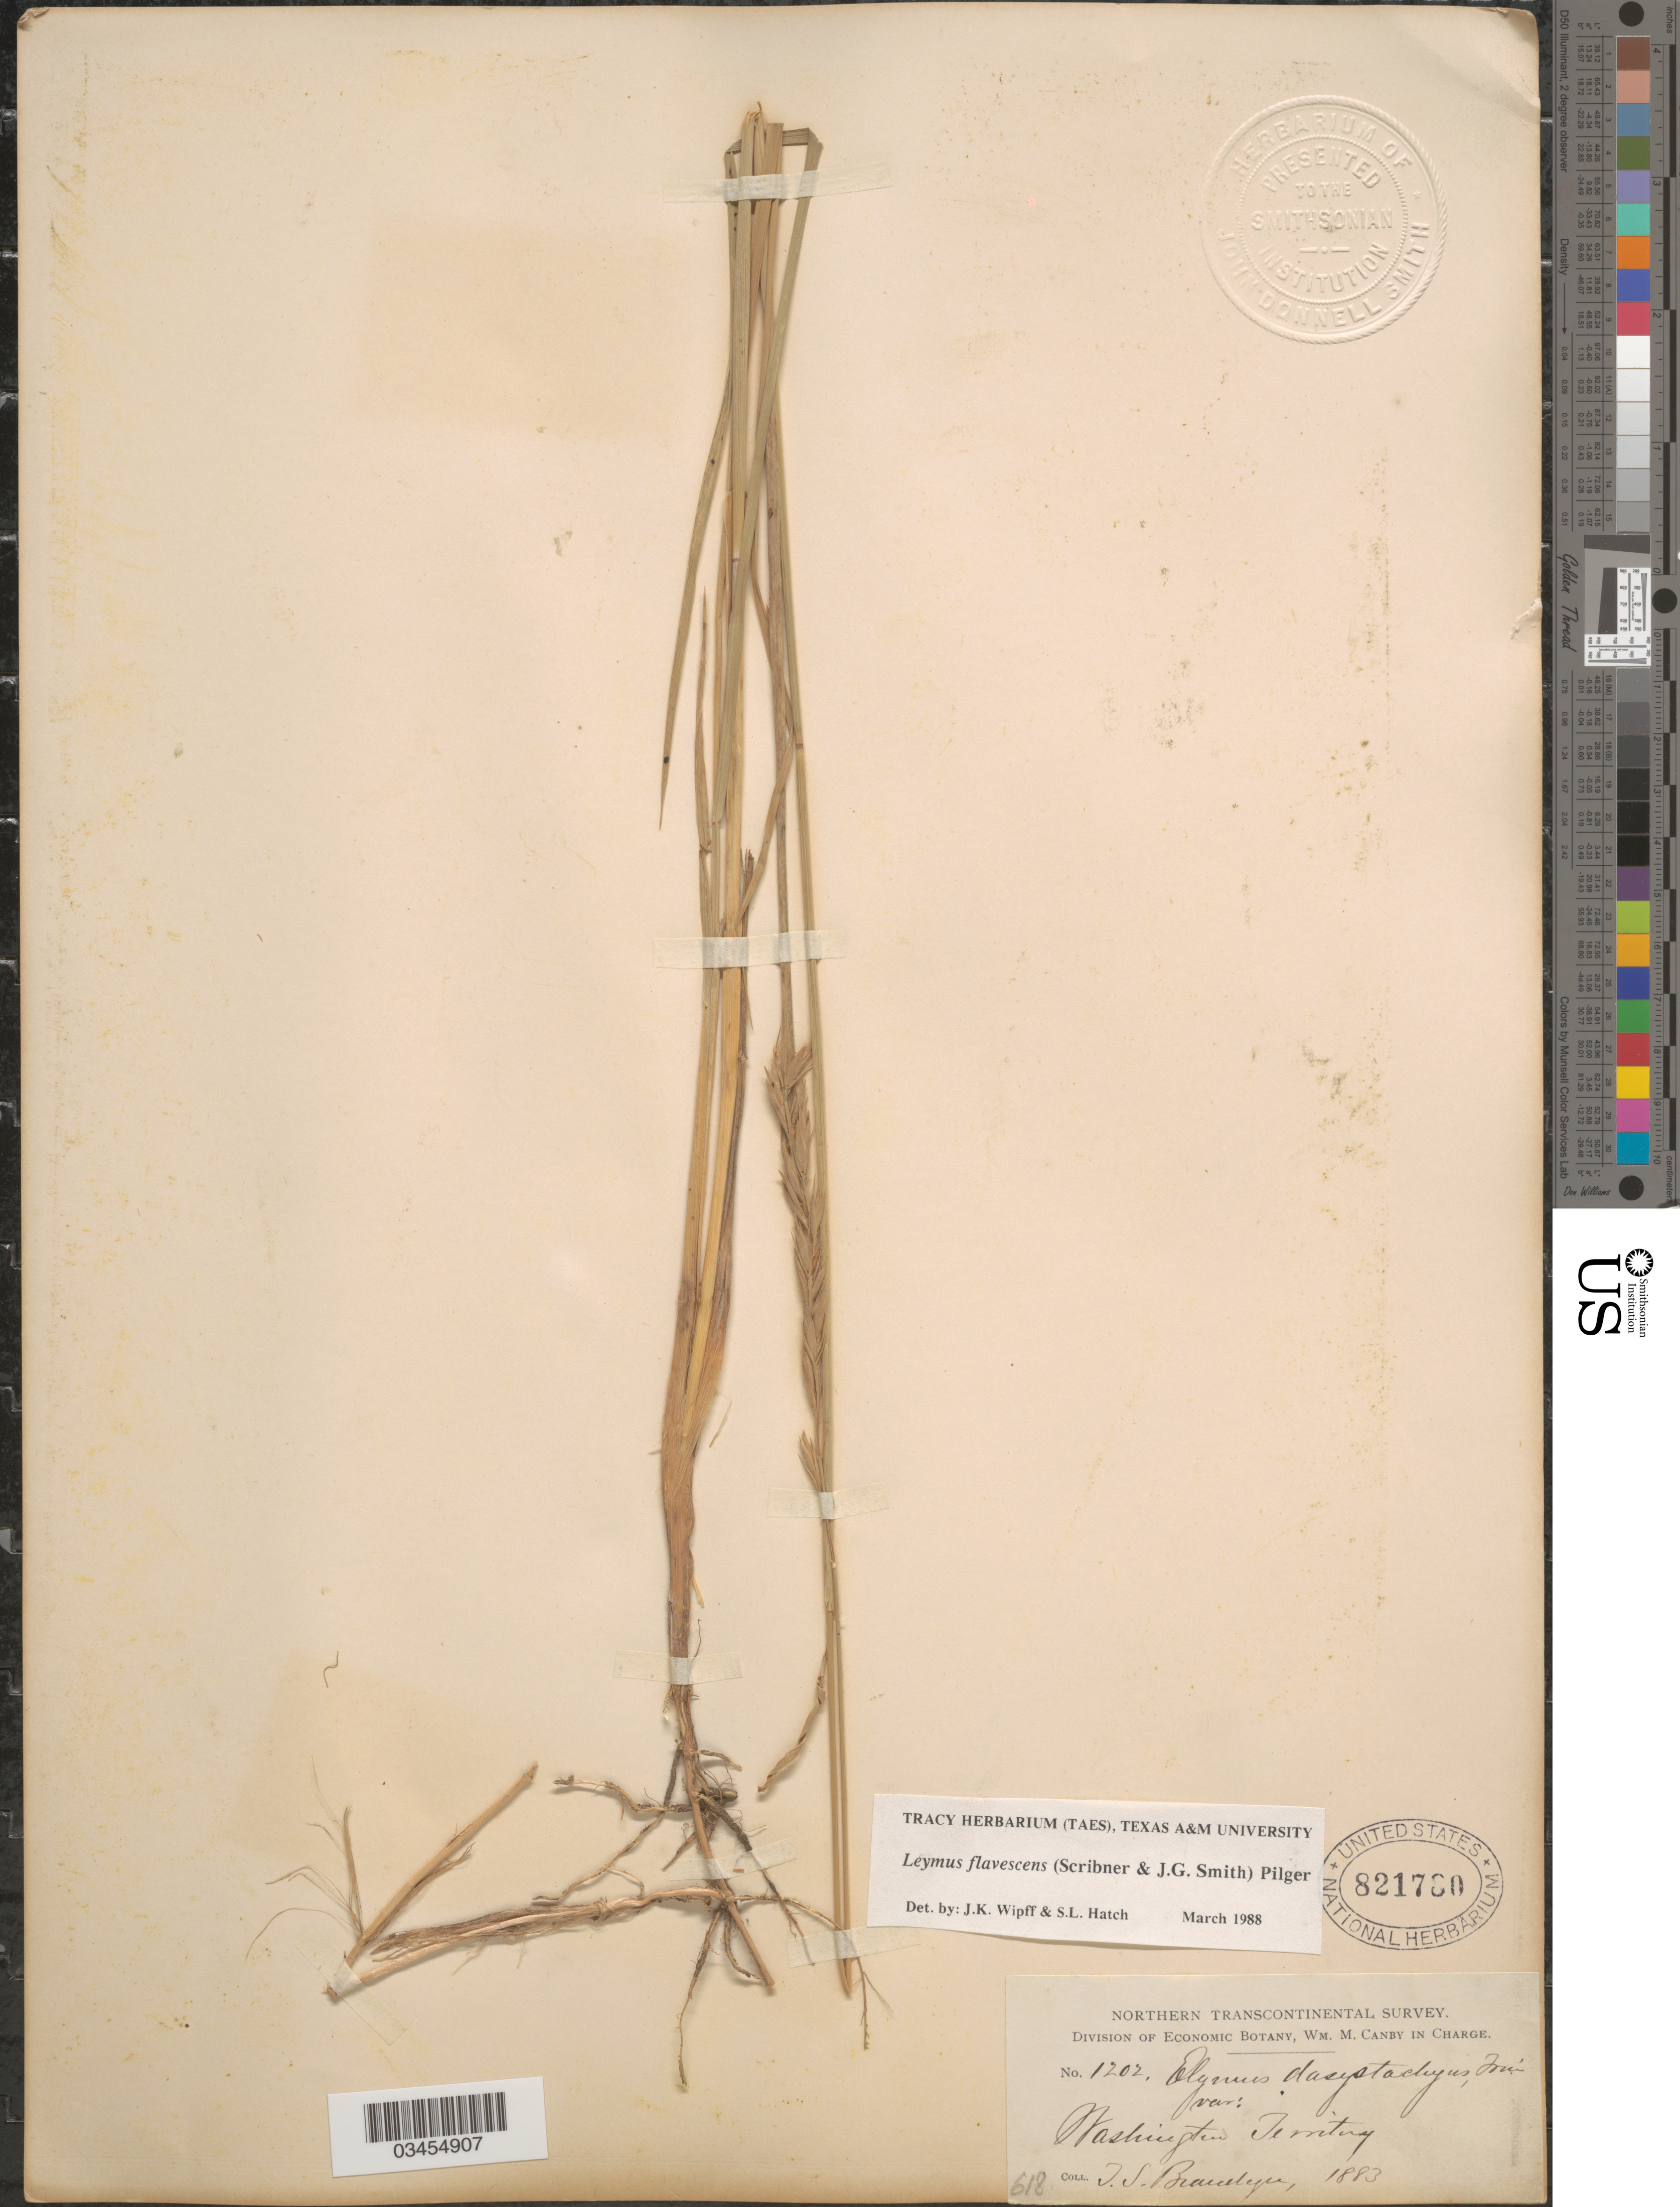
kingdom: Plantae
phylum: Tracheophyta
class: Liliopsida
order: Poales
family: Poaceae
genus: Leymus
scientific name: Leymus flavescens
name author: (Scribn. & J.G. Sm.) Pilg.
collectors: T. S. Brandegee (herbarium)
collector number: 1202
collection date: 1883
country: United States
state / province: Washington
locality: Northern Transcontinental Survey. Washington Territory.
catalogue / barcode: US 821780